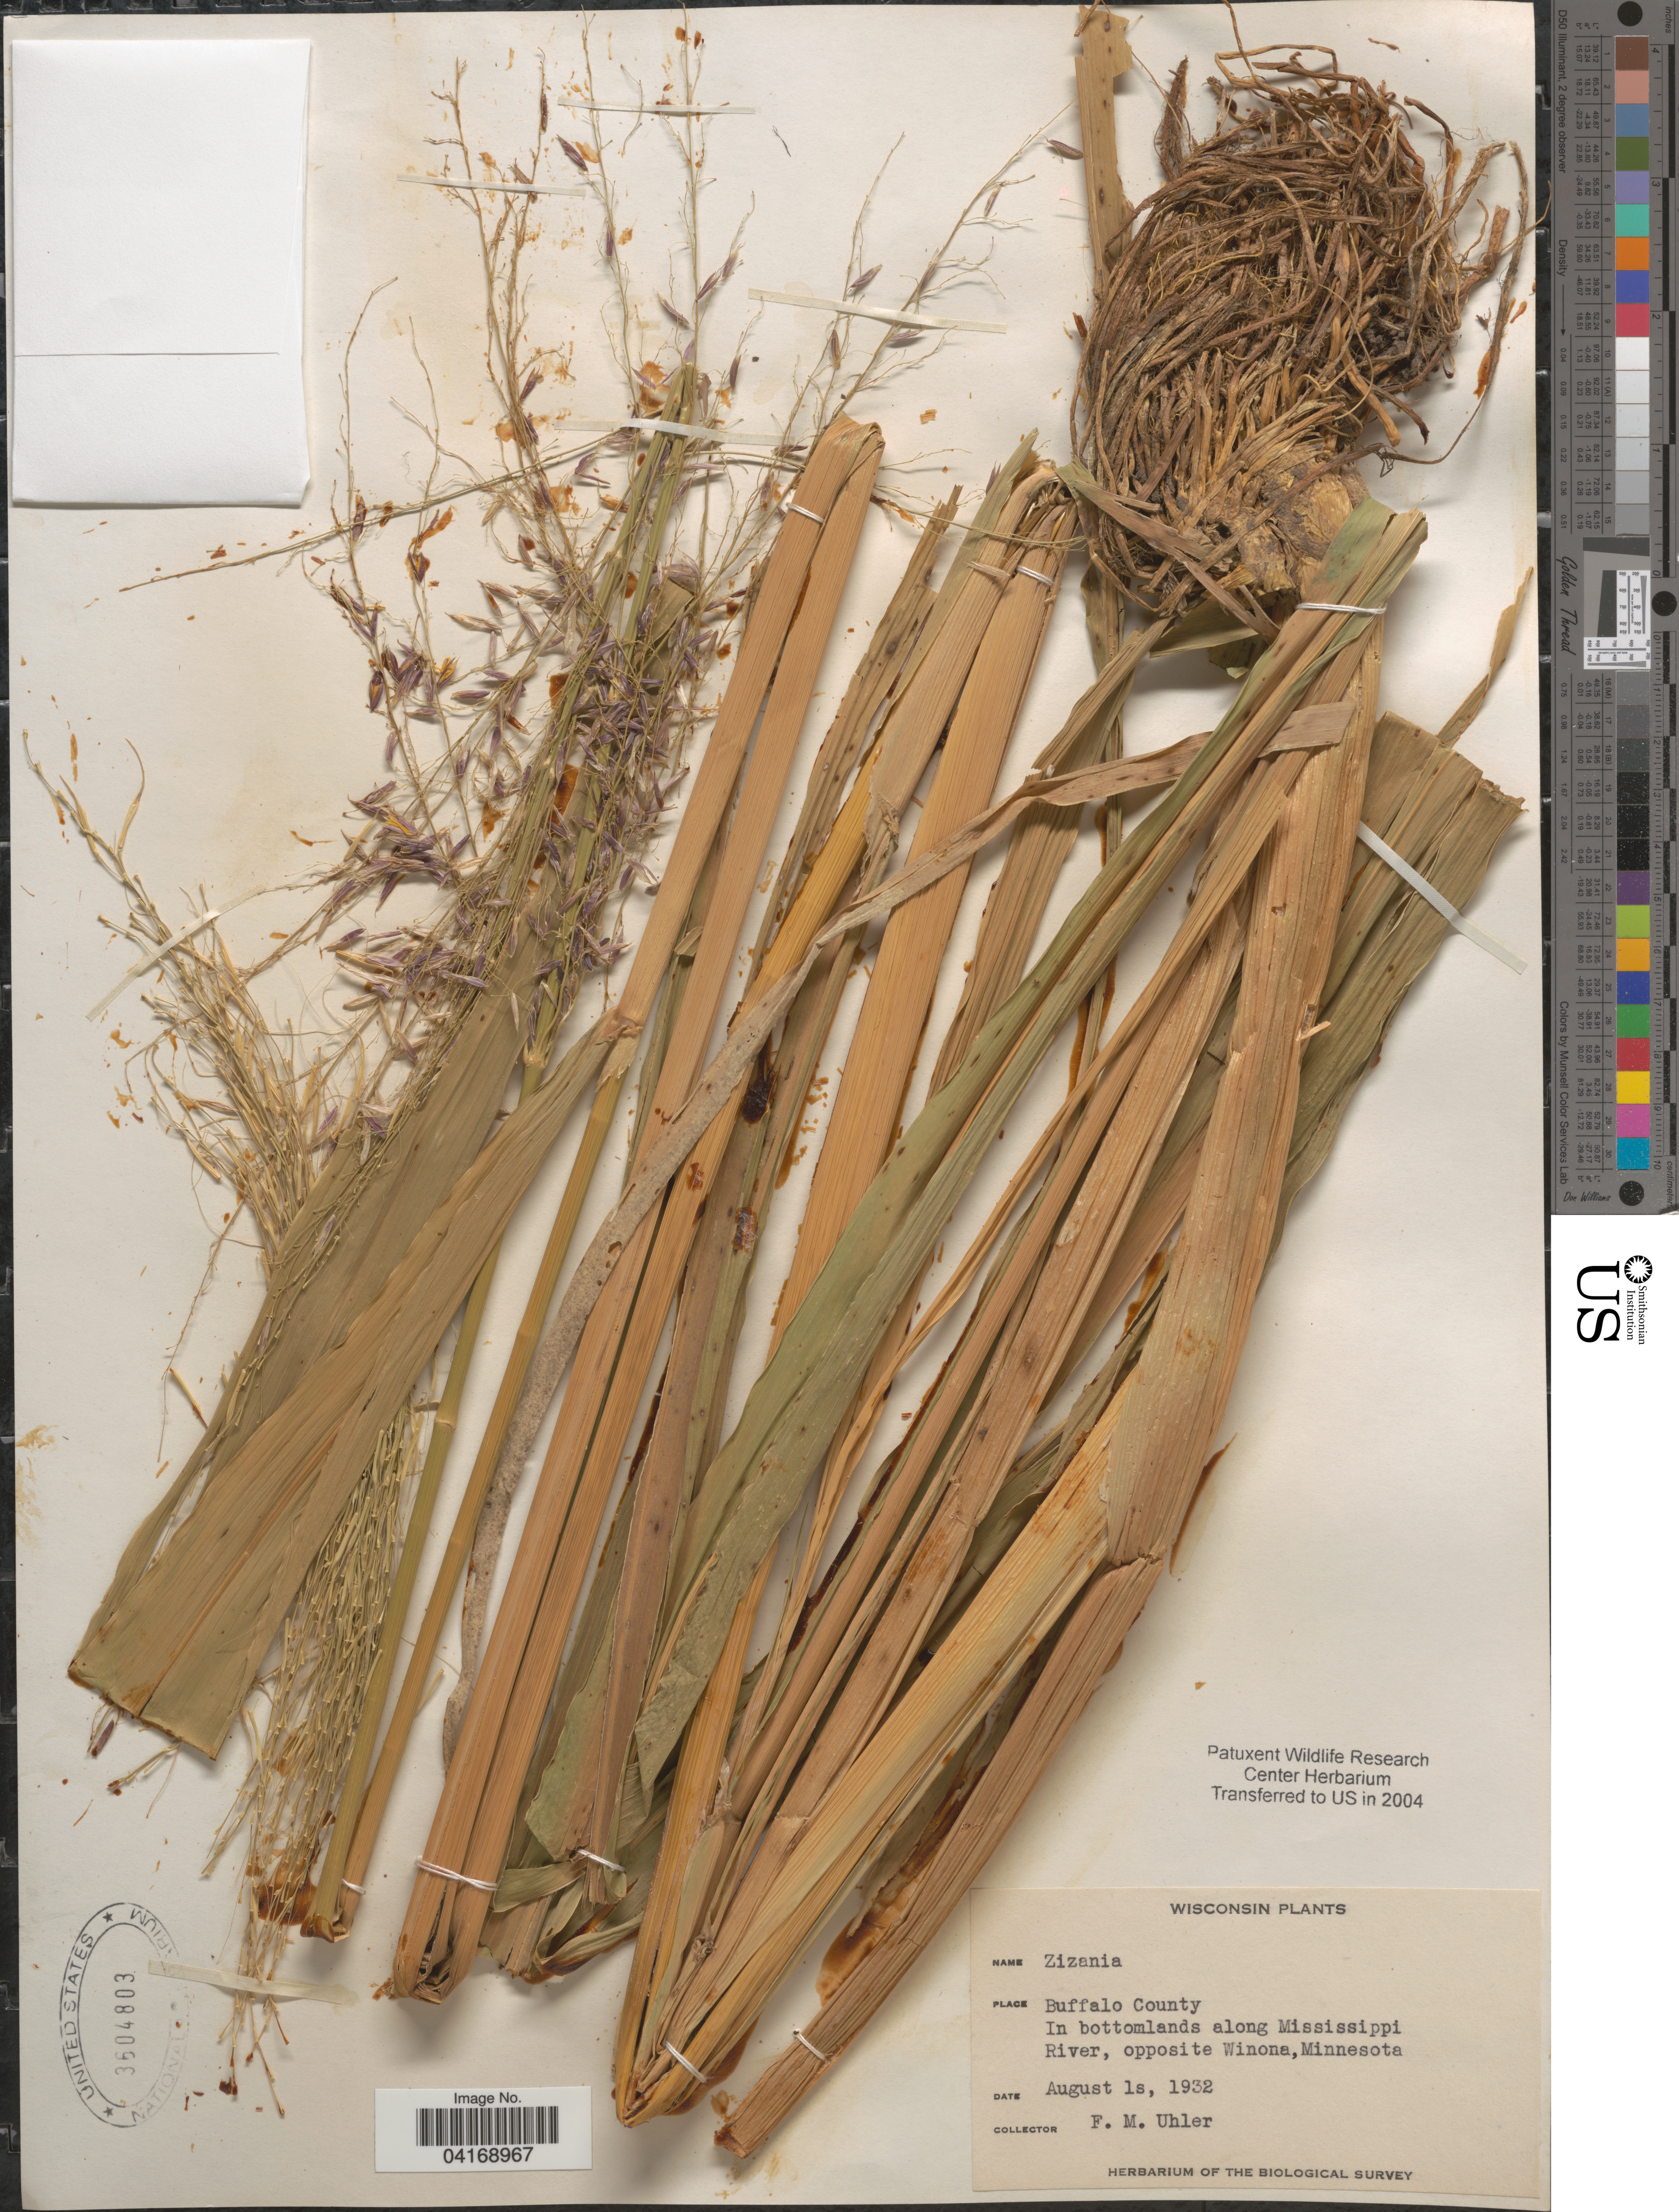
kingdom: Plantae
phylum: Tracheophyta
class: Liliopsida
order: Poales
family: Poaceae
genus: Zizania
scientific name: Zizania sp.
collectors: F. M. Uhler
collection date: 1932-08-01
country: United States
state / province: Wisconsin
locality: Buffalo County. In bottomlands along Mississippi River, opposite Winona, Minnesota. The Biological Survey.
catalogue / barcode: US 3604803